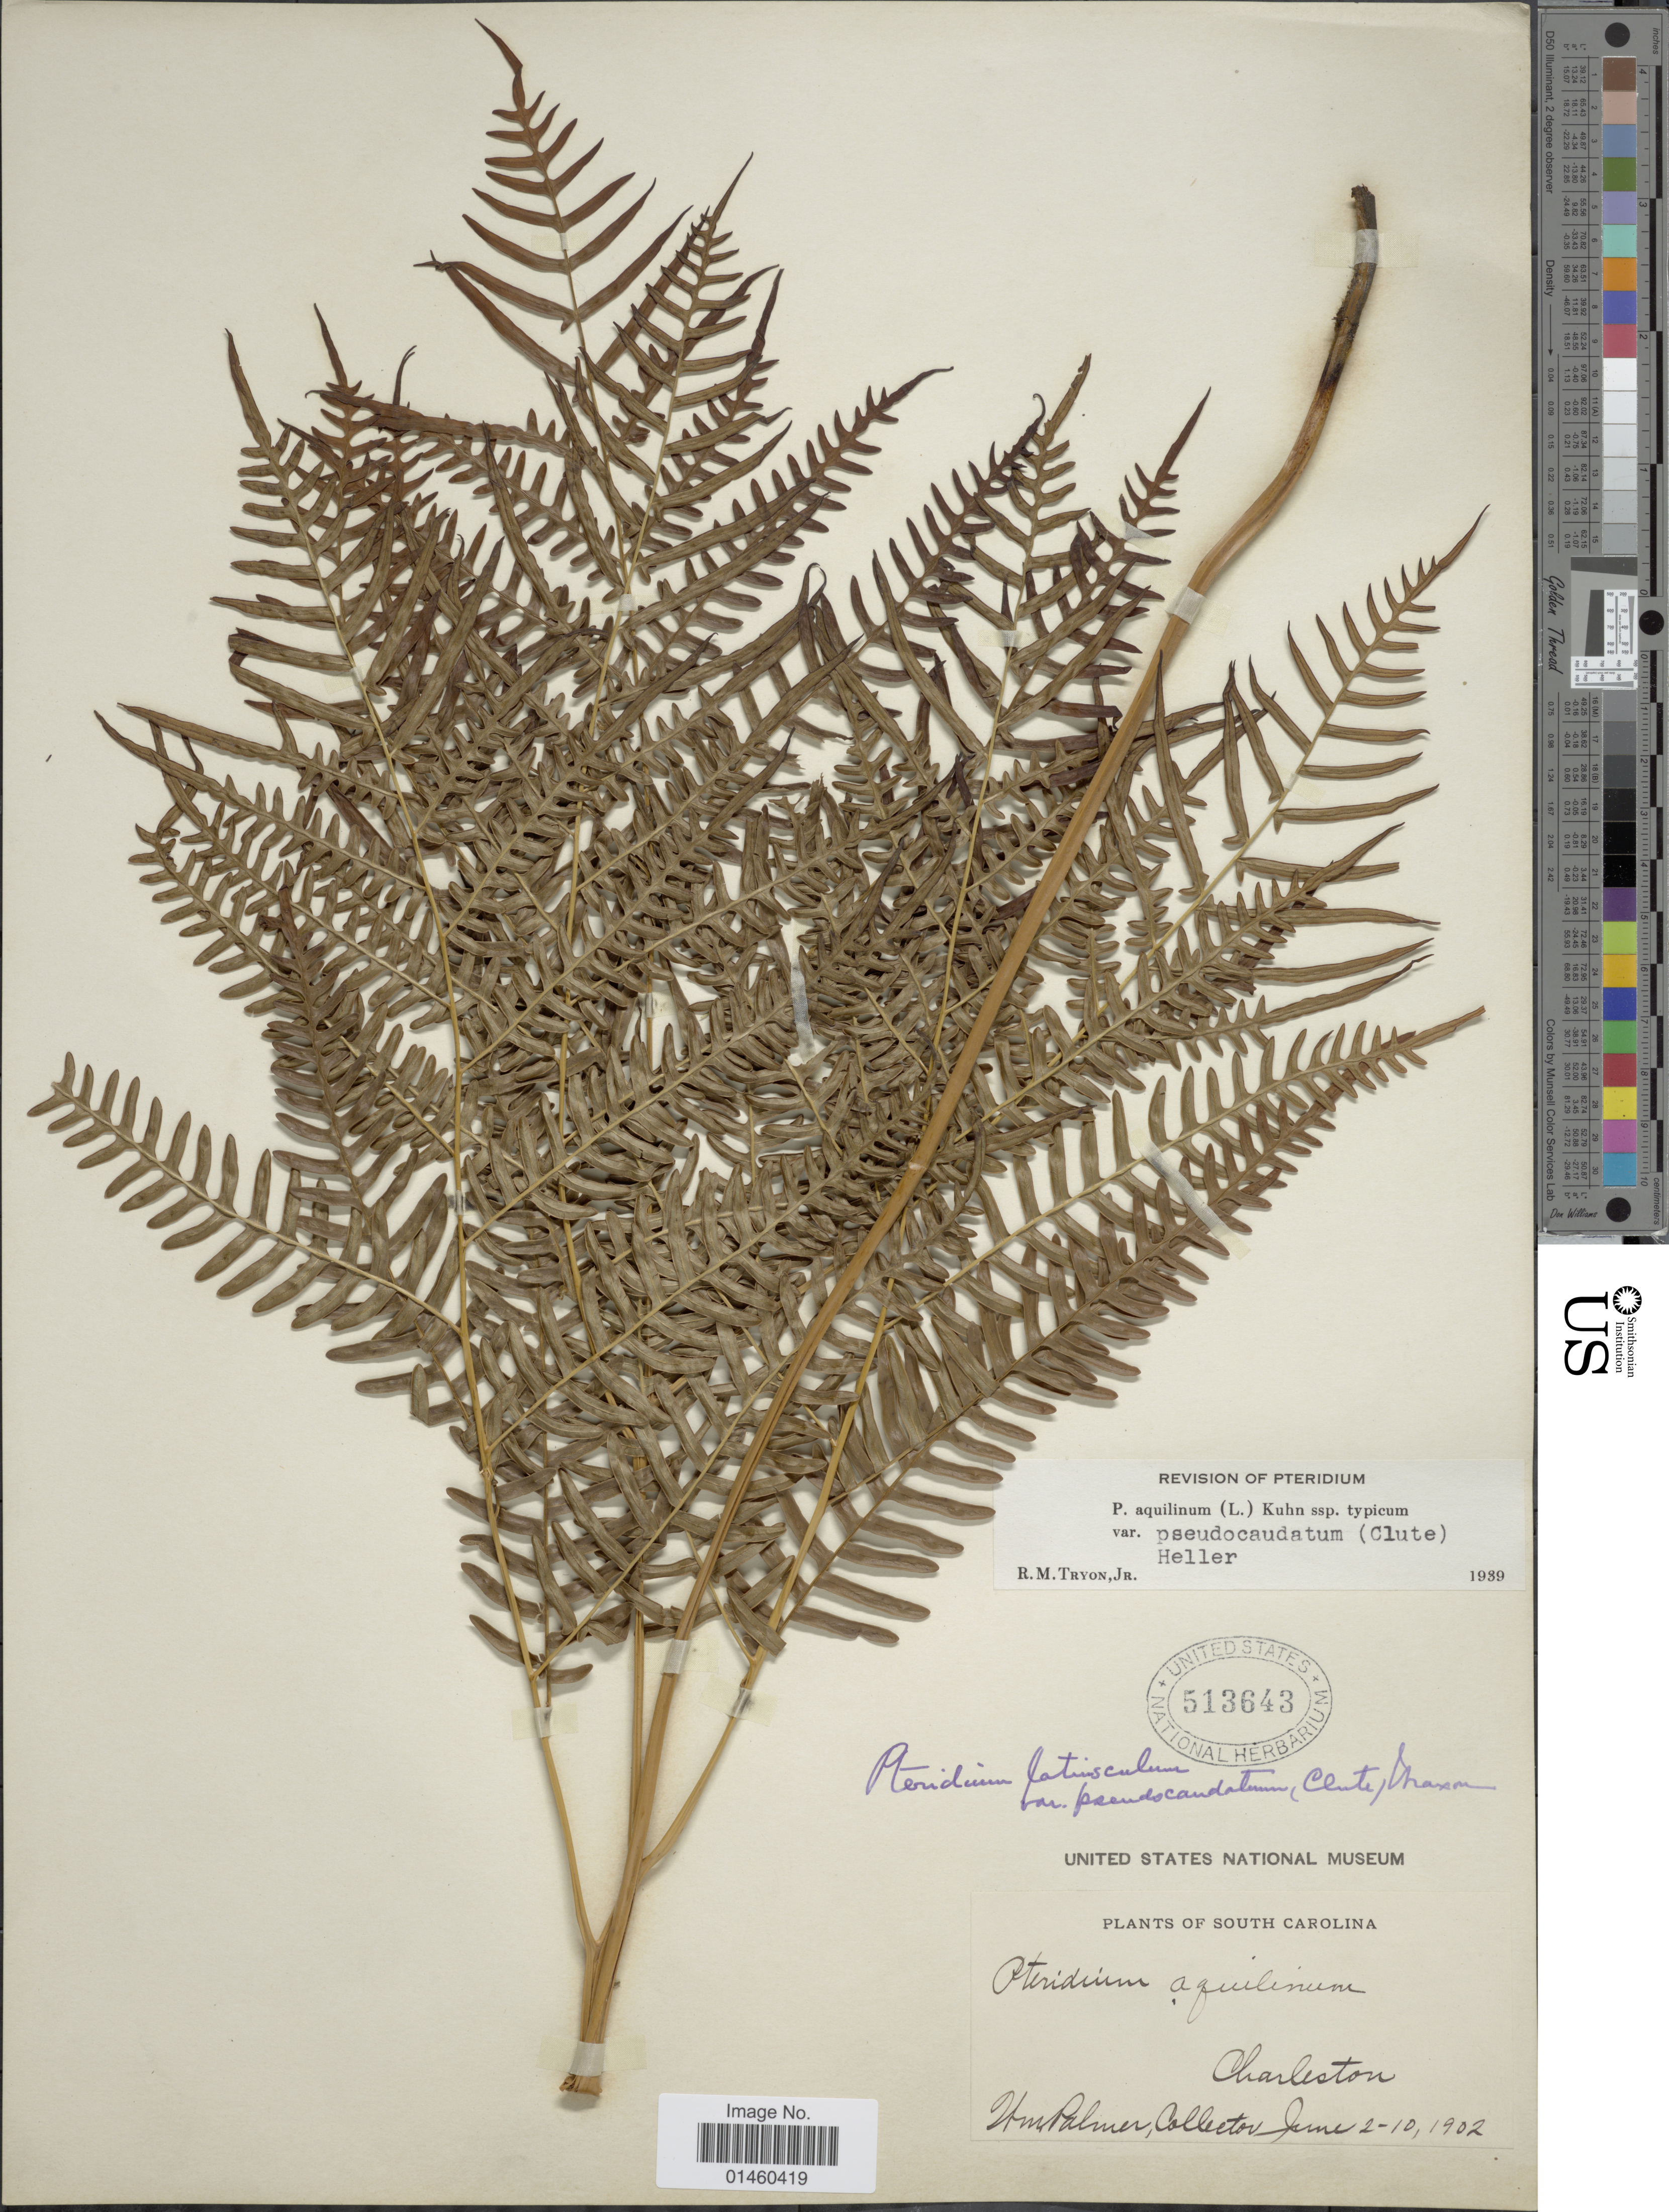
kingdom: Plantae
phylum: Tracheophyta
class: Polypodiopsida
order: Polypodiales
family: Dennstaedtiaceae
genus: Pteridium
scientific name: Pteridium aquilinum var. pseudocaudatum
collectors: W. Palmer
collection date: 1902-06-02/1902-06-10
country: United States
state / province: South Carolina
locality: Charleston.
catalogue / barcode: US 513643